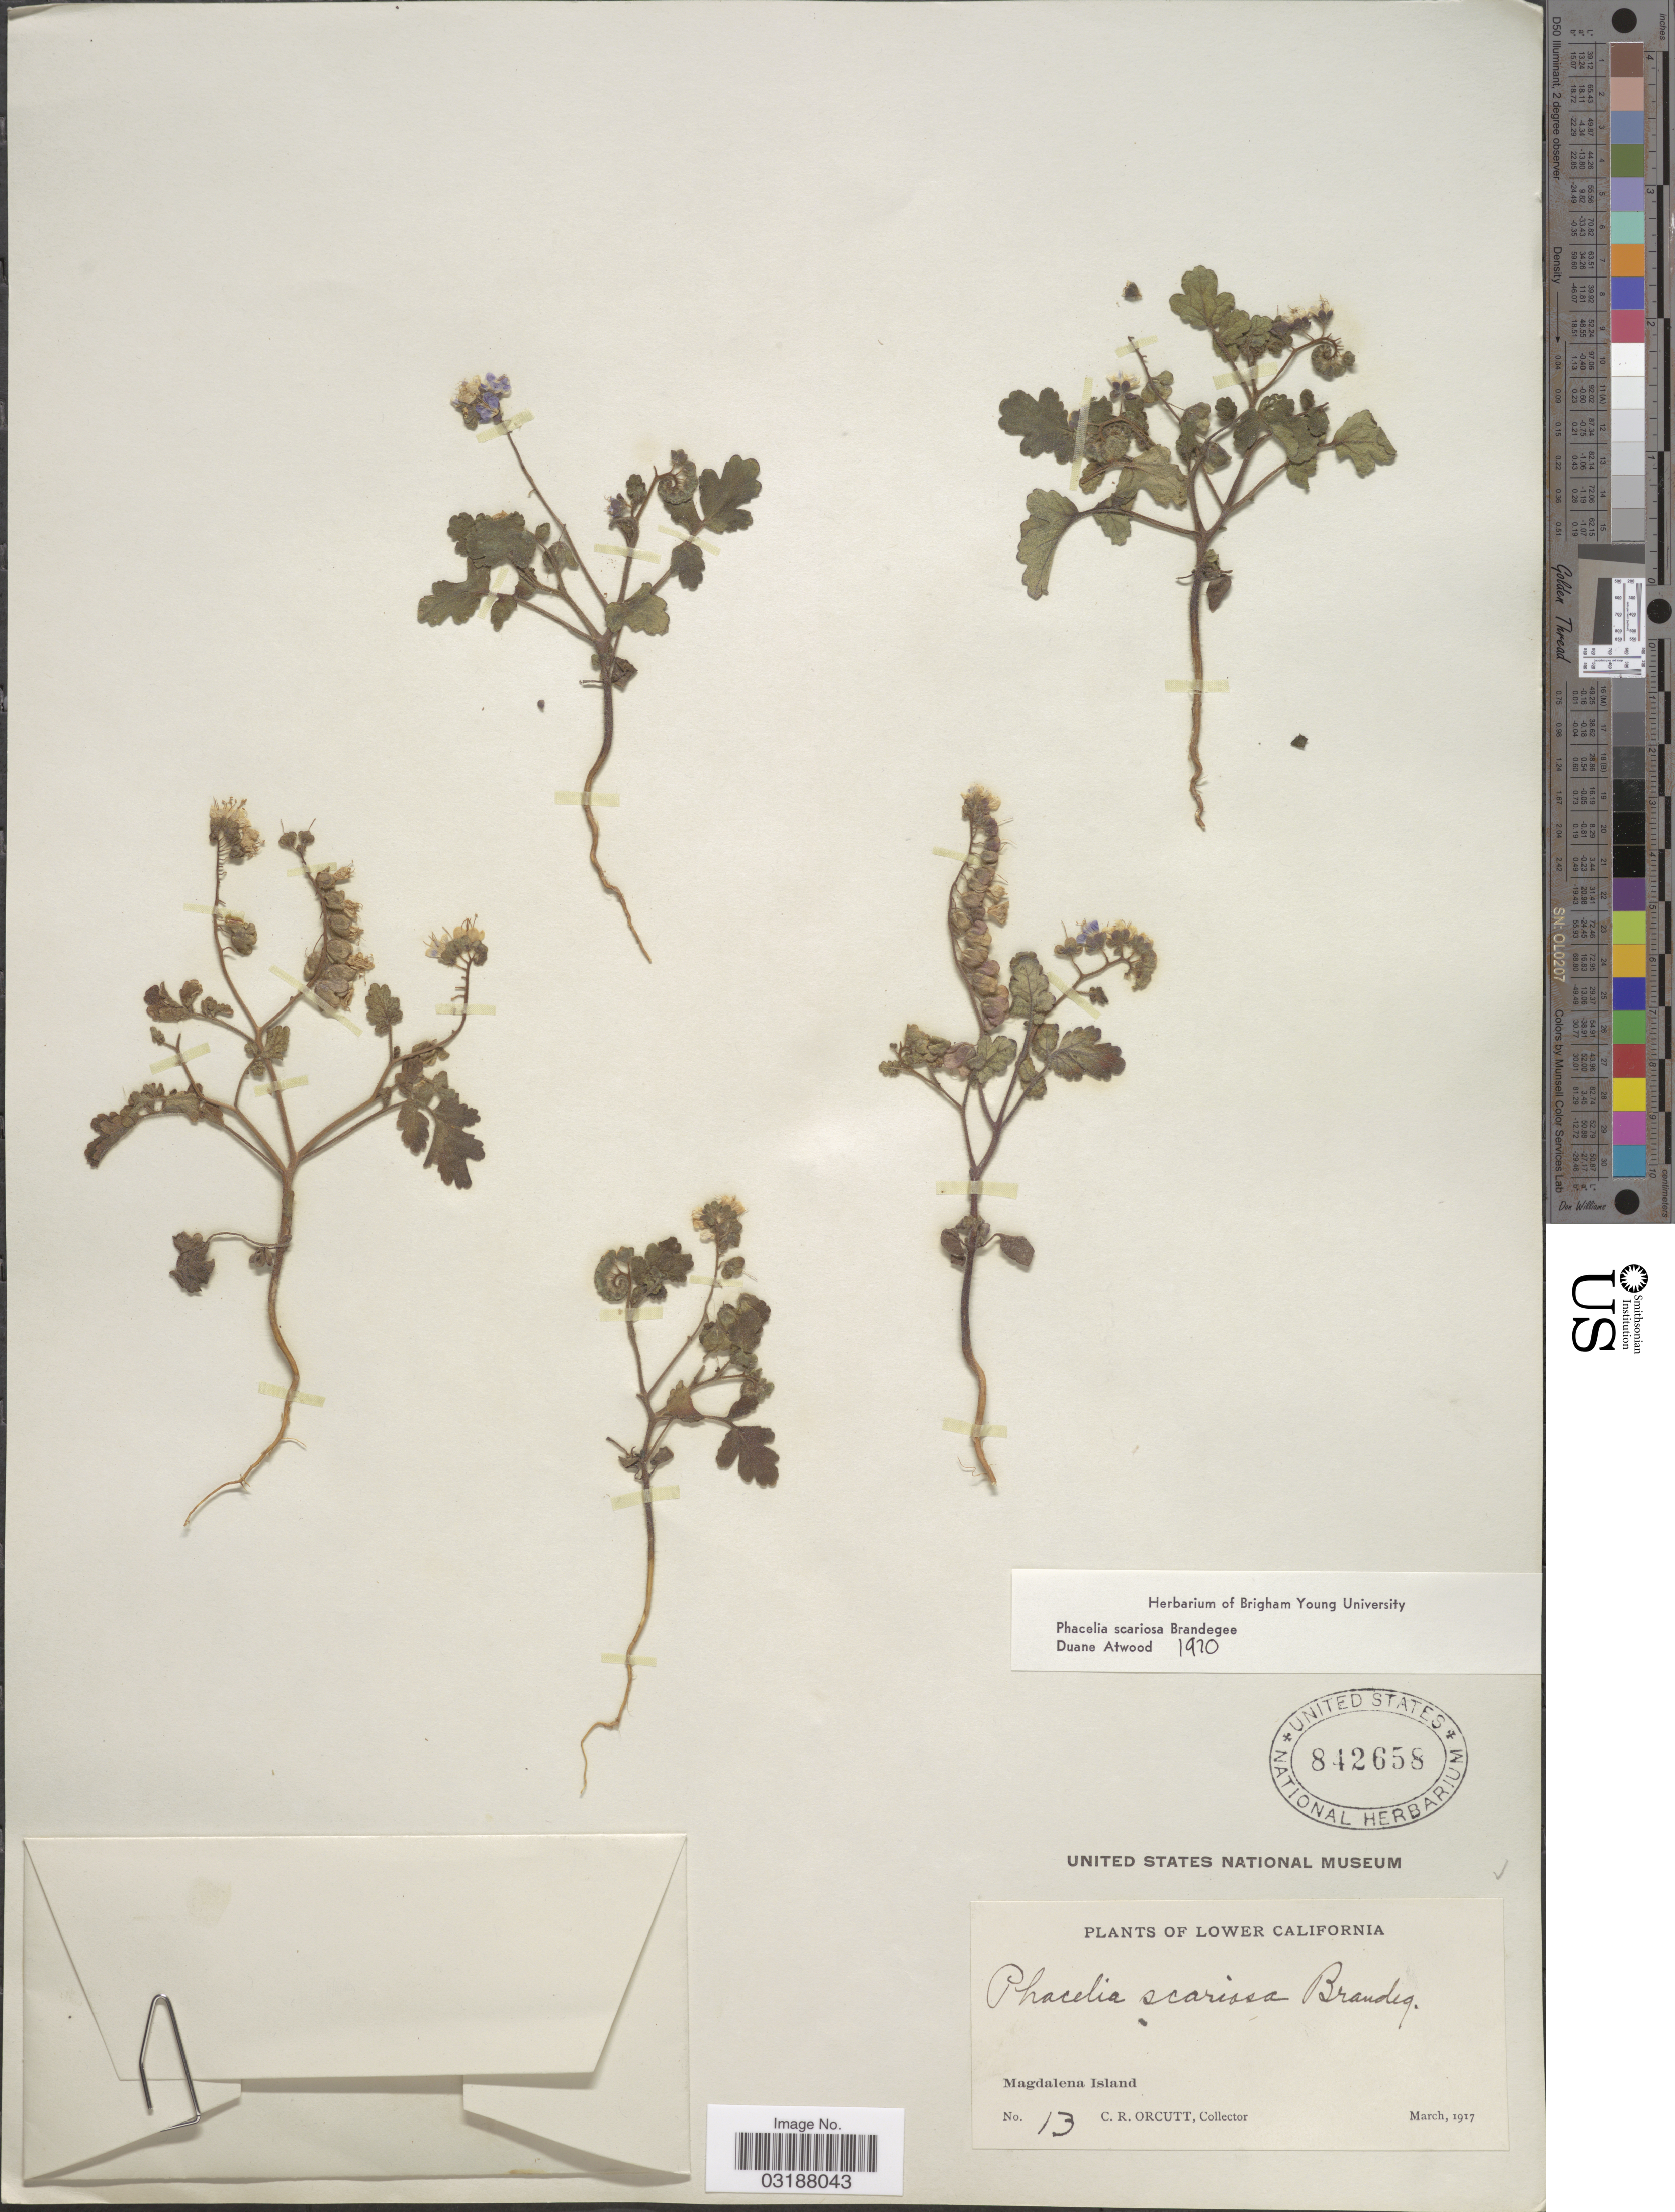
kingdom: Plantae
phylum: Tracheophyta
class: Magnoliopsida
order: Boraginales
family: Hydrophyllaceae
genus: Phacelia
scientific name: Phacelia scariosa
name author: Brandegee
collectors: C. R. Orcutt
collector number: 13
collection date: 1917-03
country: Mexico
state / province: Baja California Sur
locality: Lower California, Magdalena Island.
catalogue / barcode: US 842658